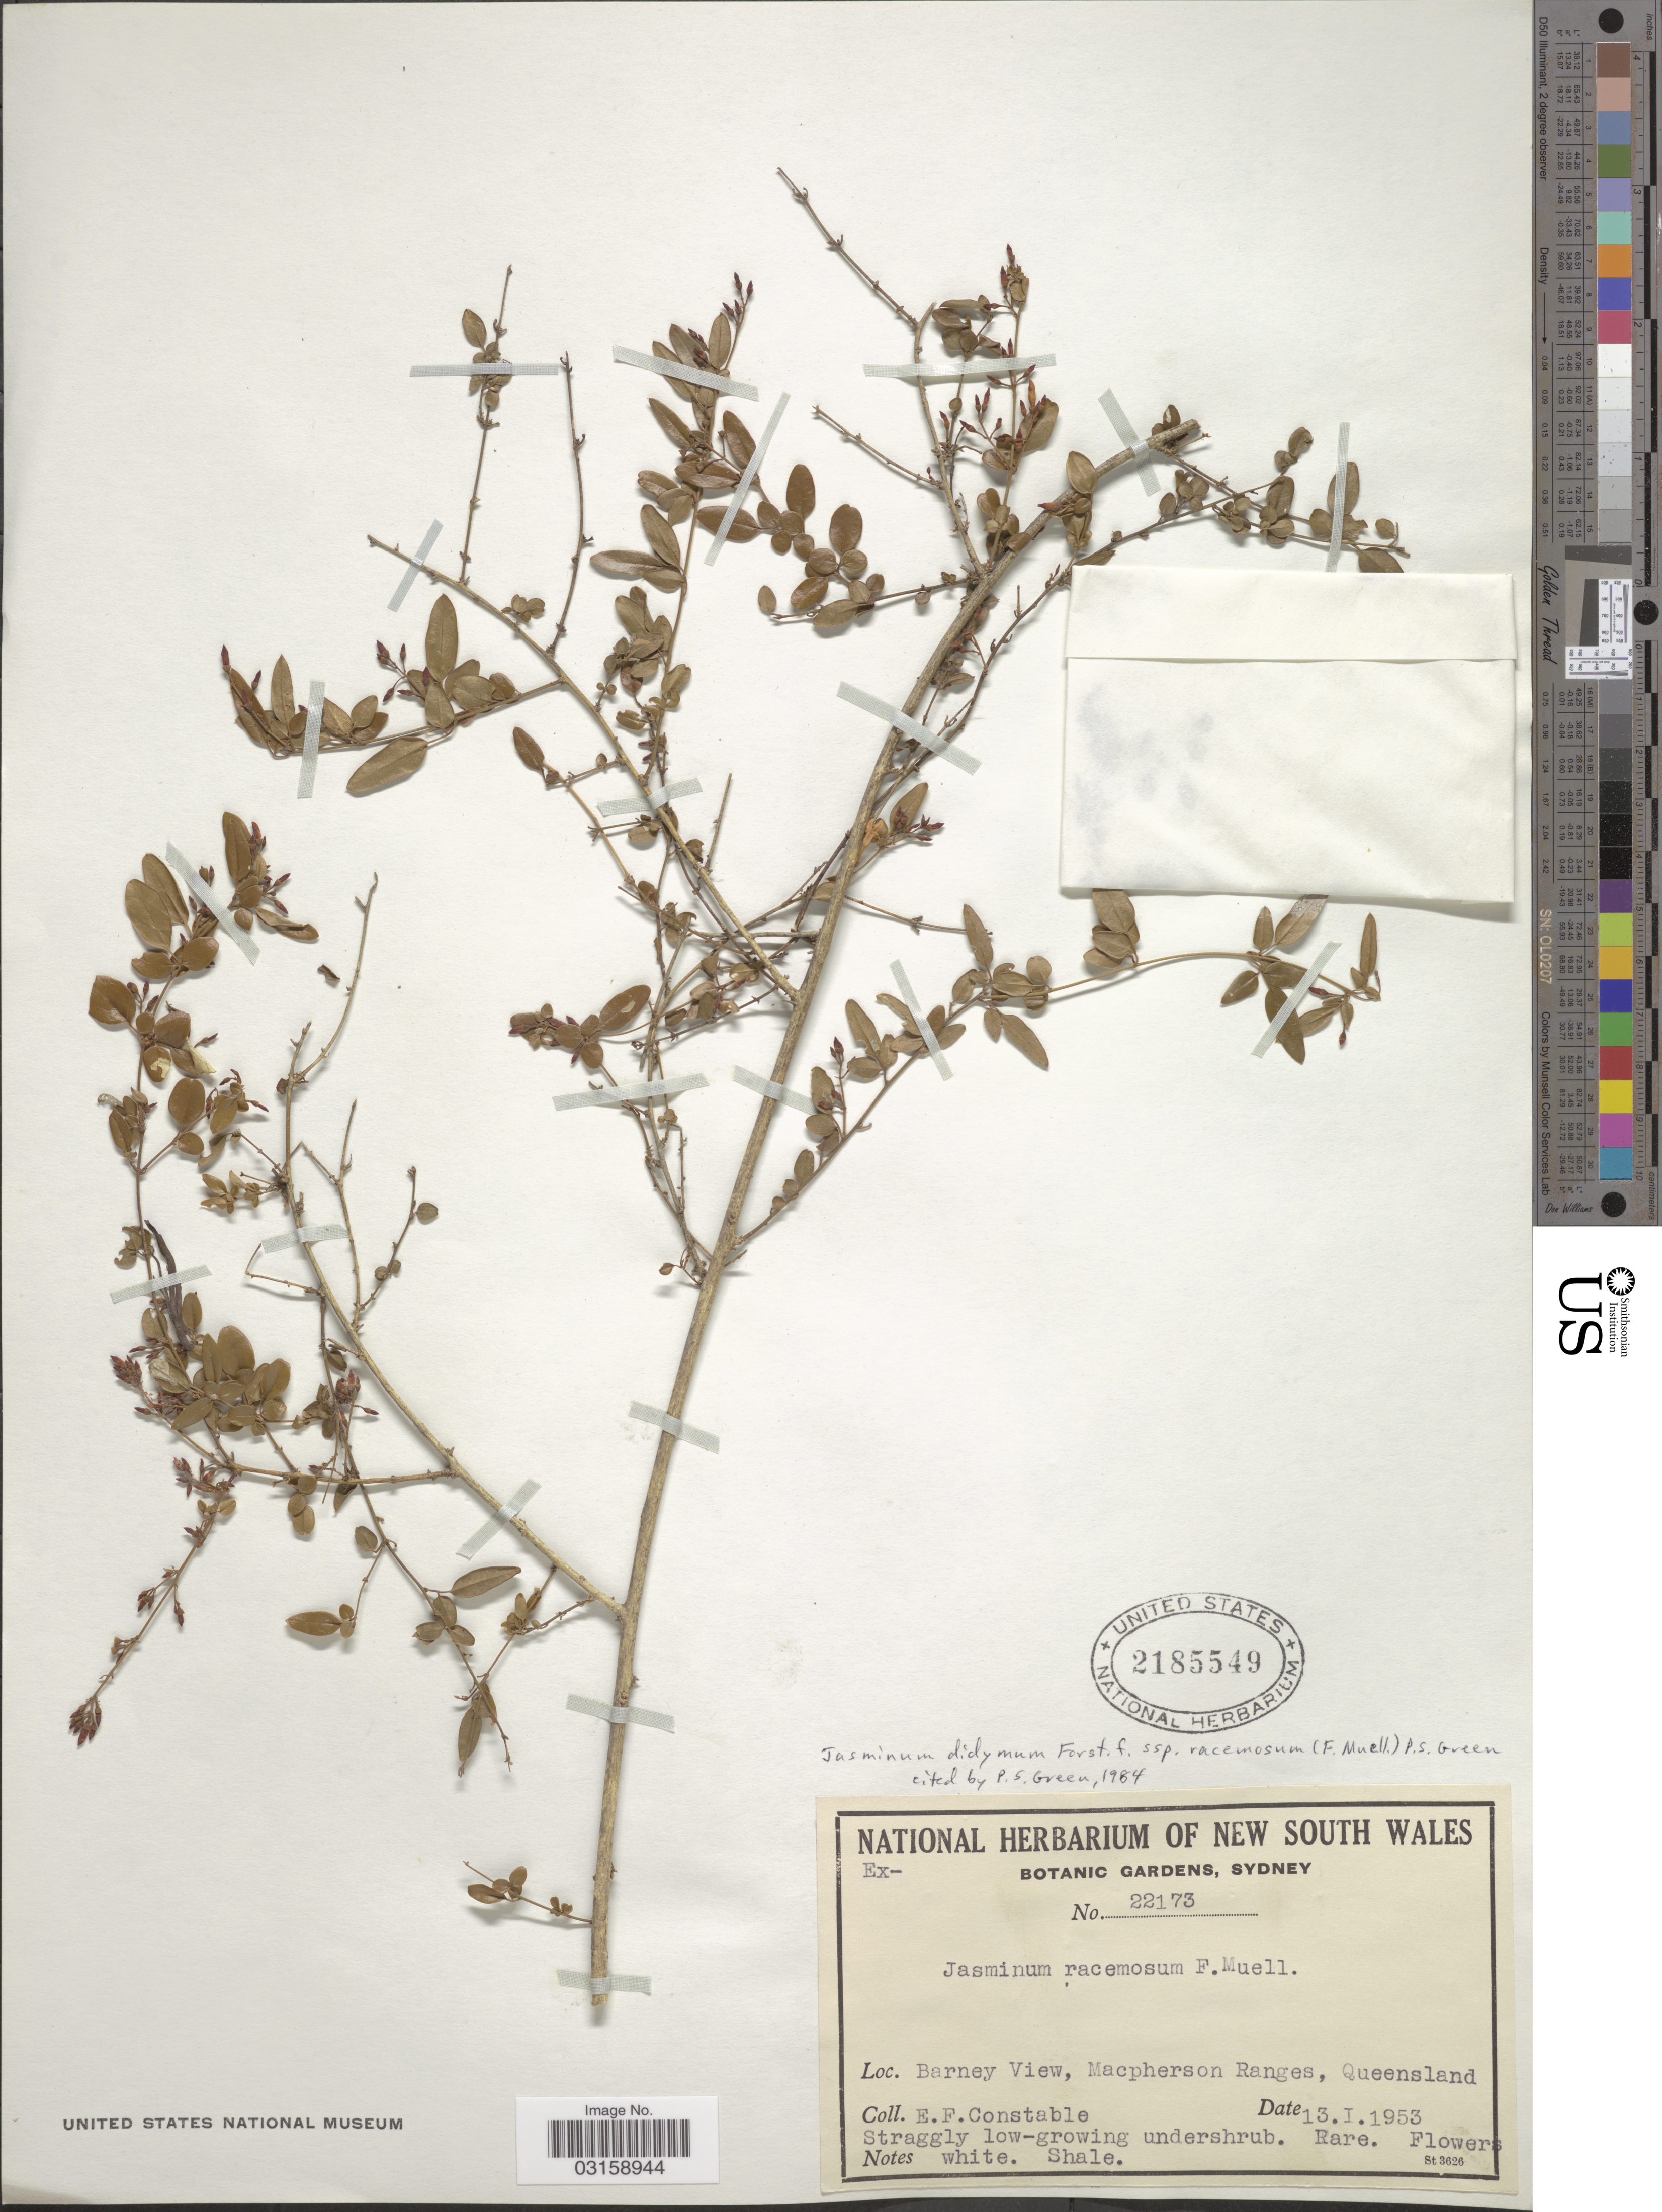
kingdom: Plantae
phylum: Tracheophyta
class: Magnoliopsida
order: Lamiales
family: Oleaceae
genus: Jasminum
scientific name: Jasminum didymum subsp. racemosum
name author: (F. Muell.) P.S. Green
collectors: E. F. Constable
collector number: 22173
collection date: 1953-01-13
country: Australia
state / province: Queensland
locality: Barney View, Macpherson Ranges.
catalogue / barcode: US 2185549